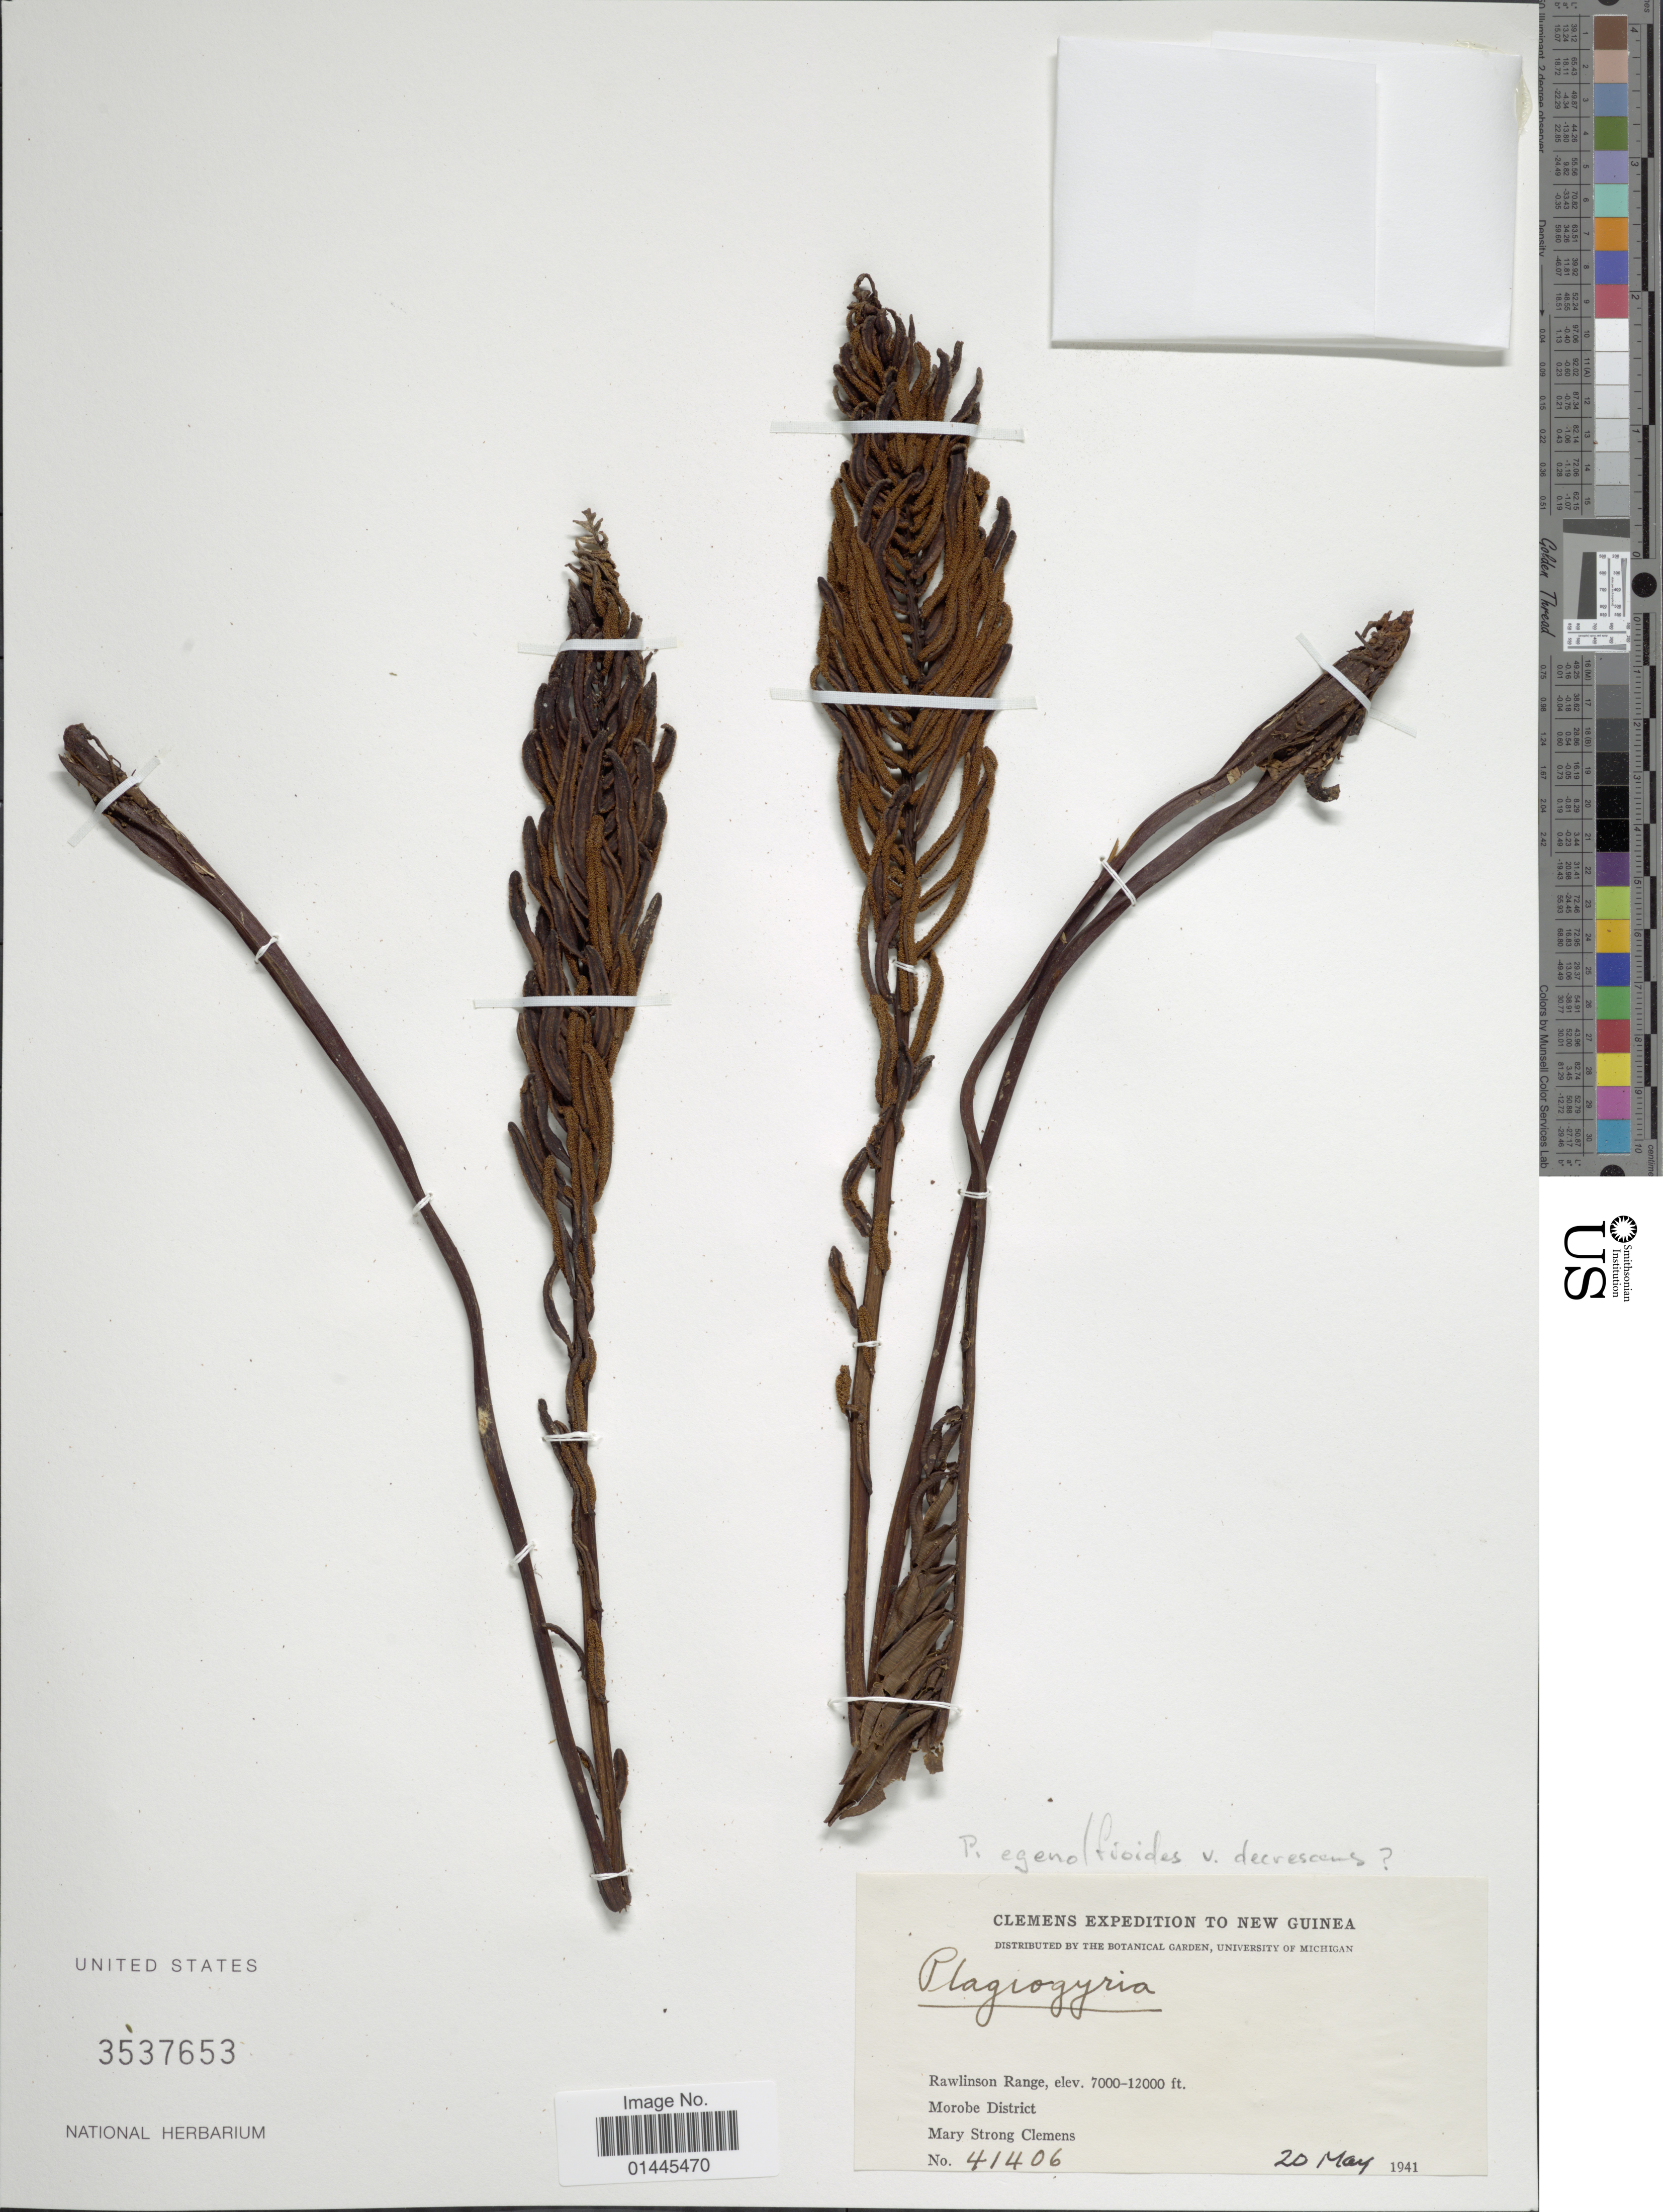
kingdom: Plantae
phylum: Tracheophyta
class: Polypodiopsida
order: Cyatheales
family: Plagiogyriaceae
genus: Plagiogyria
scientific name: Plagiogyria egenolfioides var. decrescens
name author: (C. Chr.) X.C. Zhang & Noot.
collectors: M. S. Clemens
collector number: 41406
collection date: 1941-05-20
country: Papua New Guinea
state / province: Morobe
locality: New Guinea, Rawlinson Range, Morobe District.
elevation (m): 2134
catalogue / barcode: US 3537653